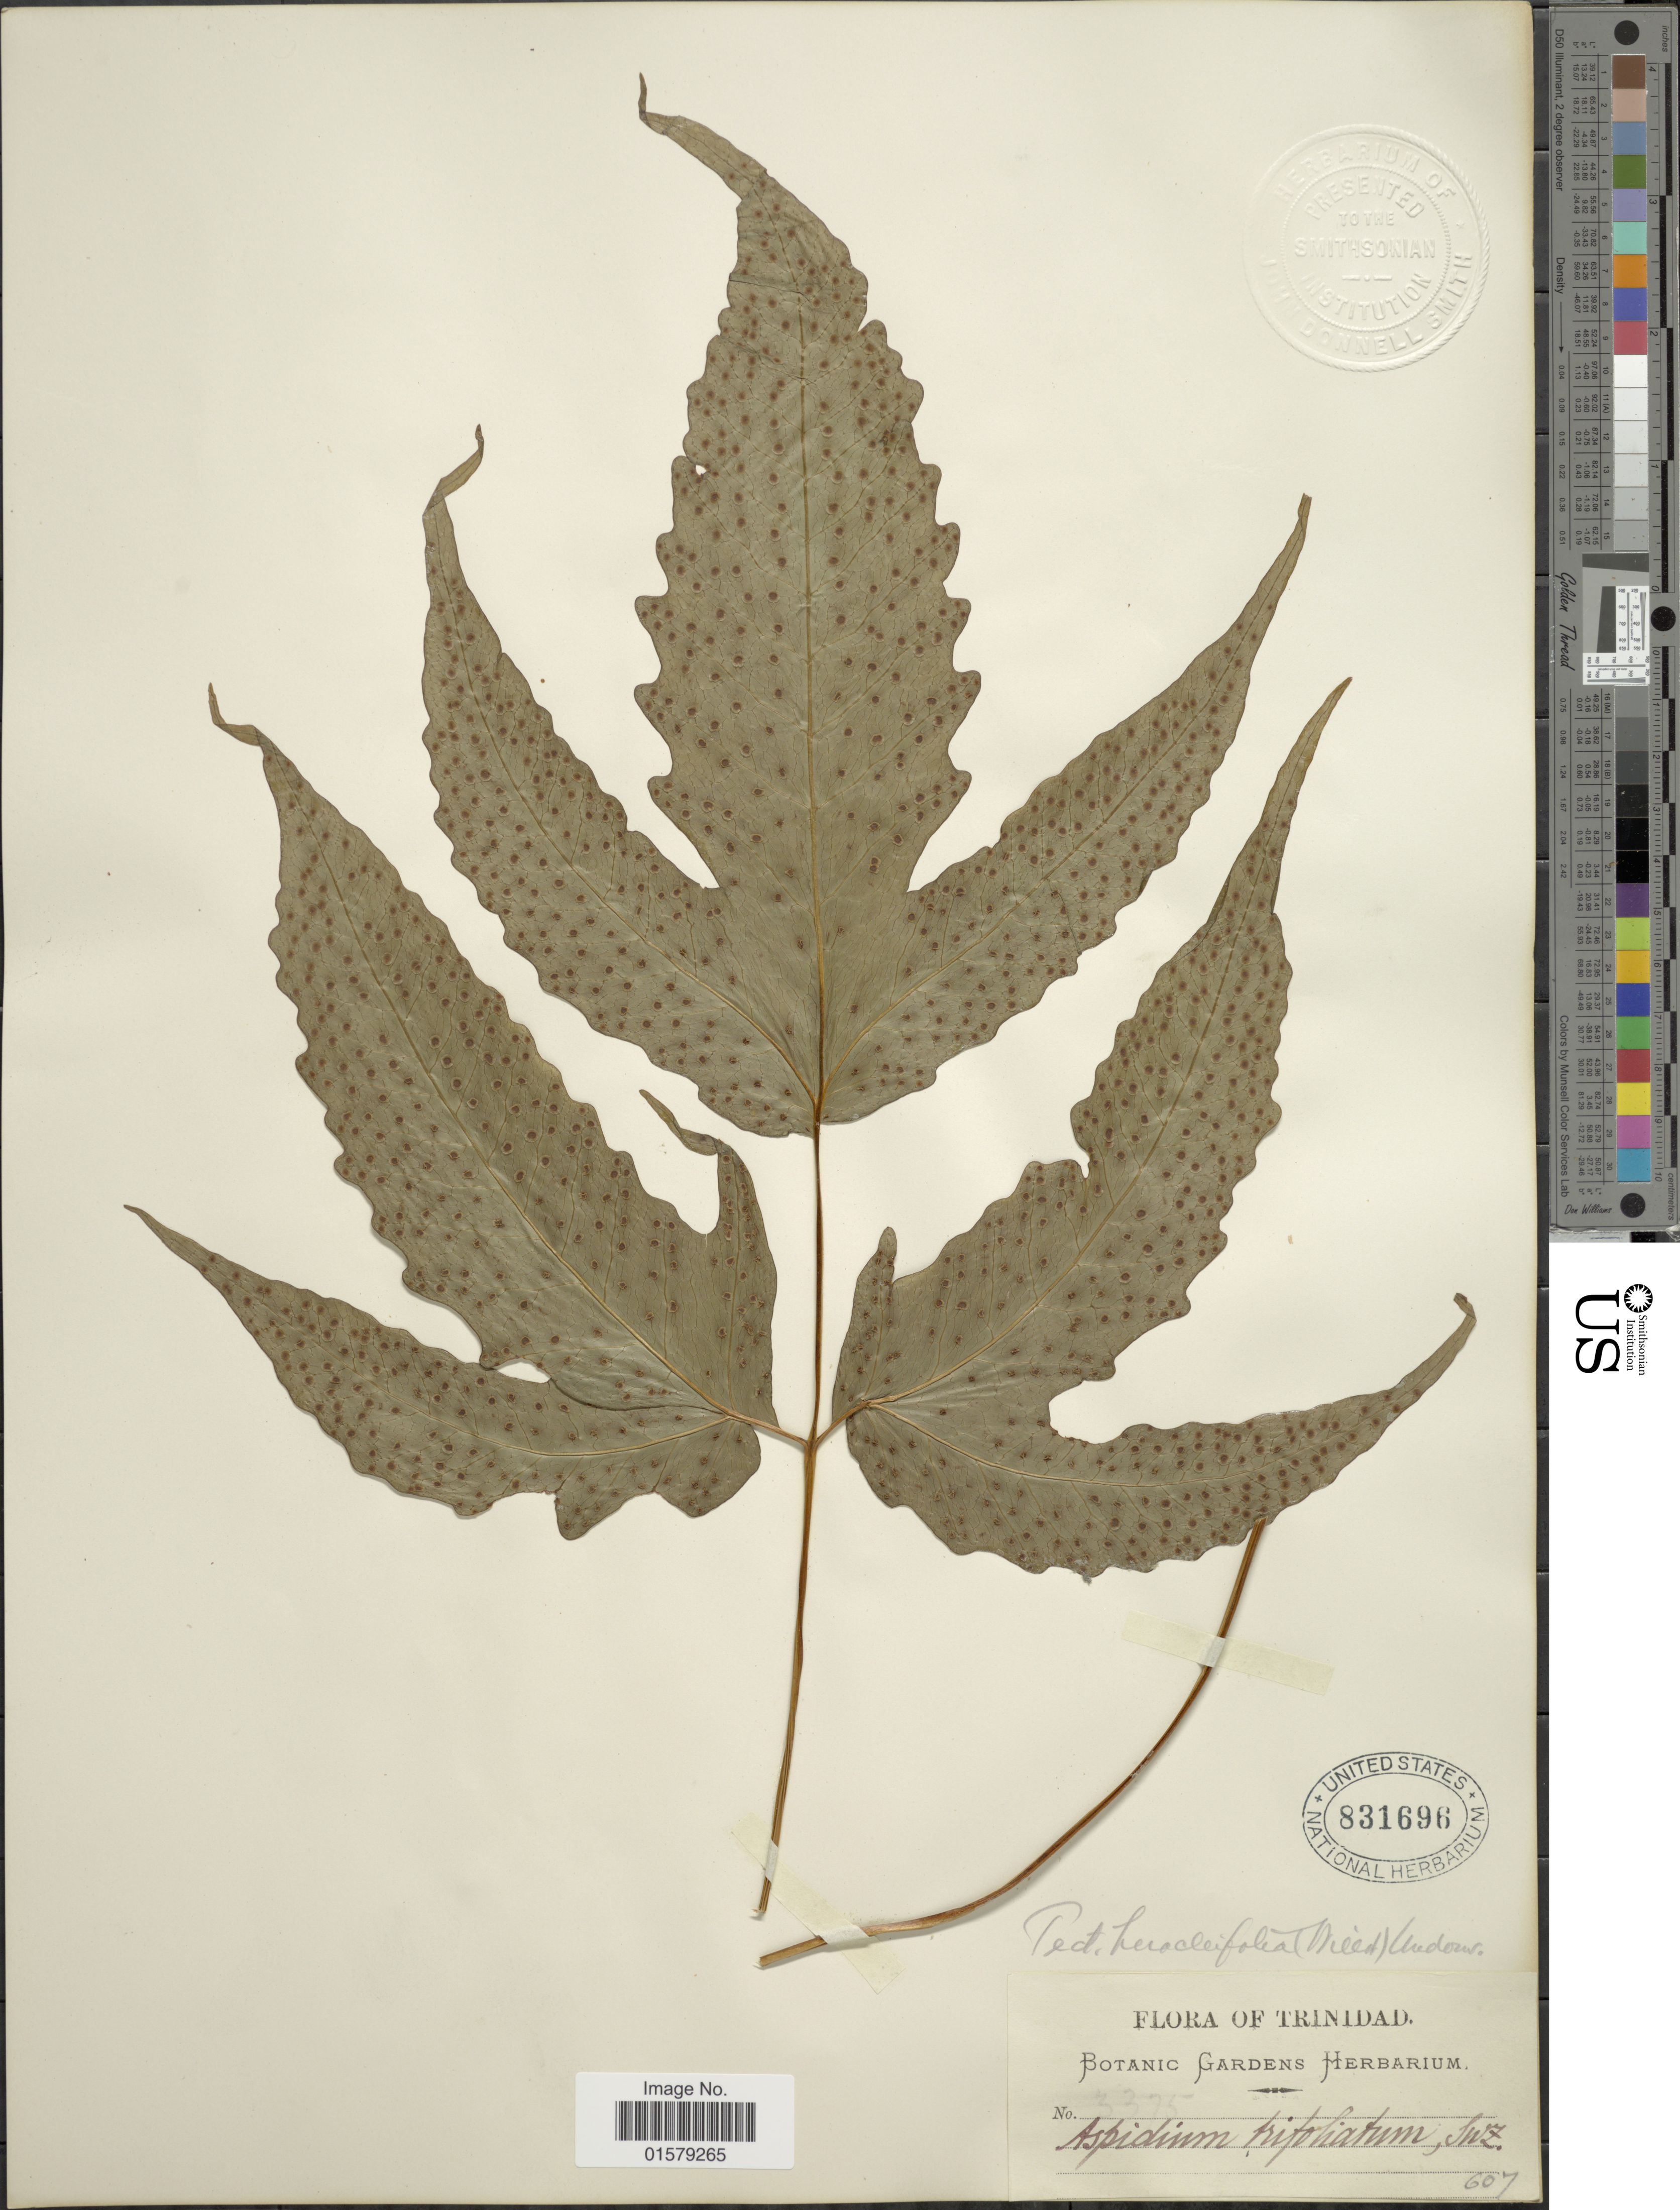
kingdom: Plantae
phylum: Tracheophyta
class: Polypodiopsida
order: Polypodiales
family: Tectariaceae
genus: Tectaria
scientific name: Tectaria heracleifolia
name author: (Willd.) Underw.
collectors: ex herb. Bot. Gard.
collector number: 3375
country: Trinidad and Tobago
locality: Trinidad.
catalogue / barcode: US 831696